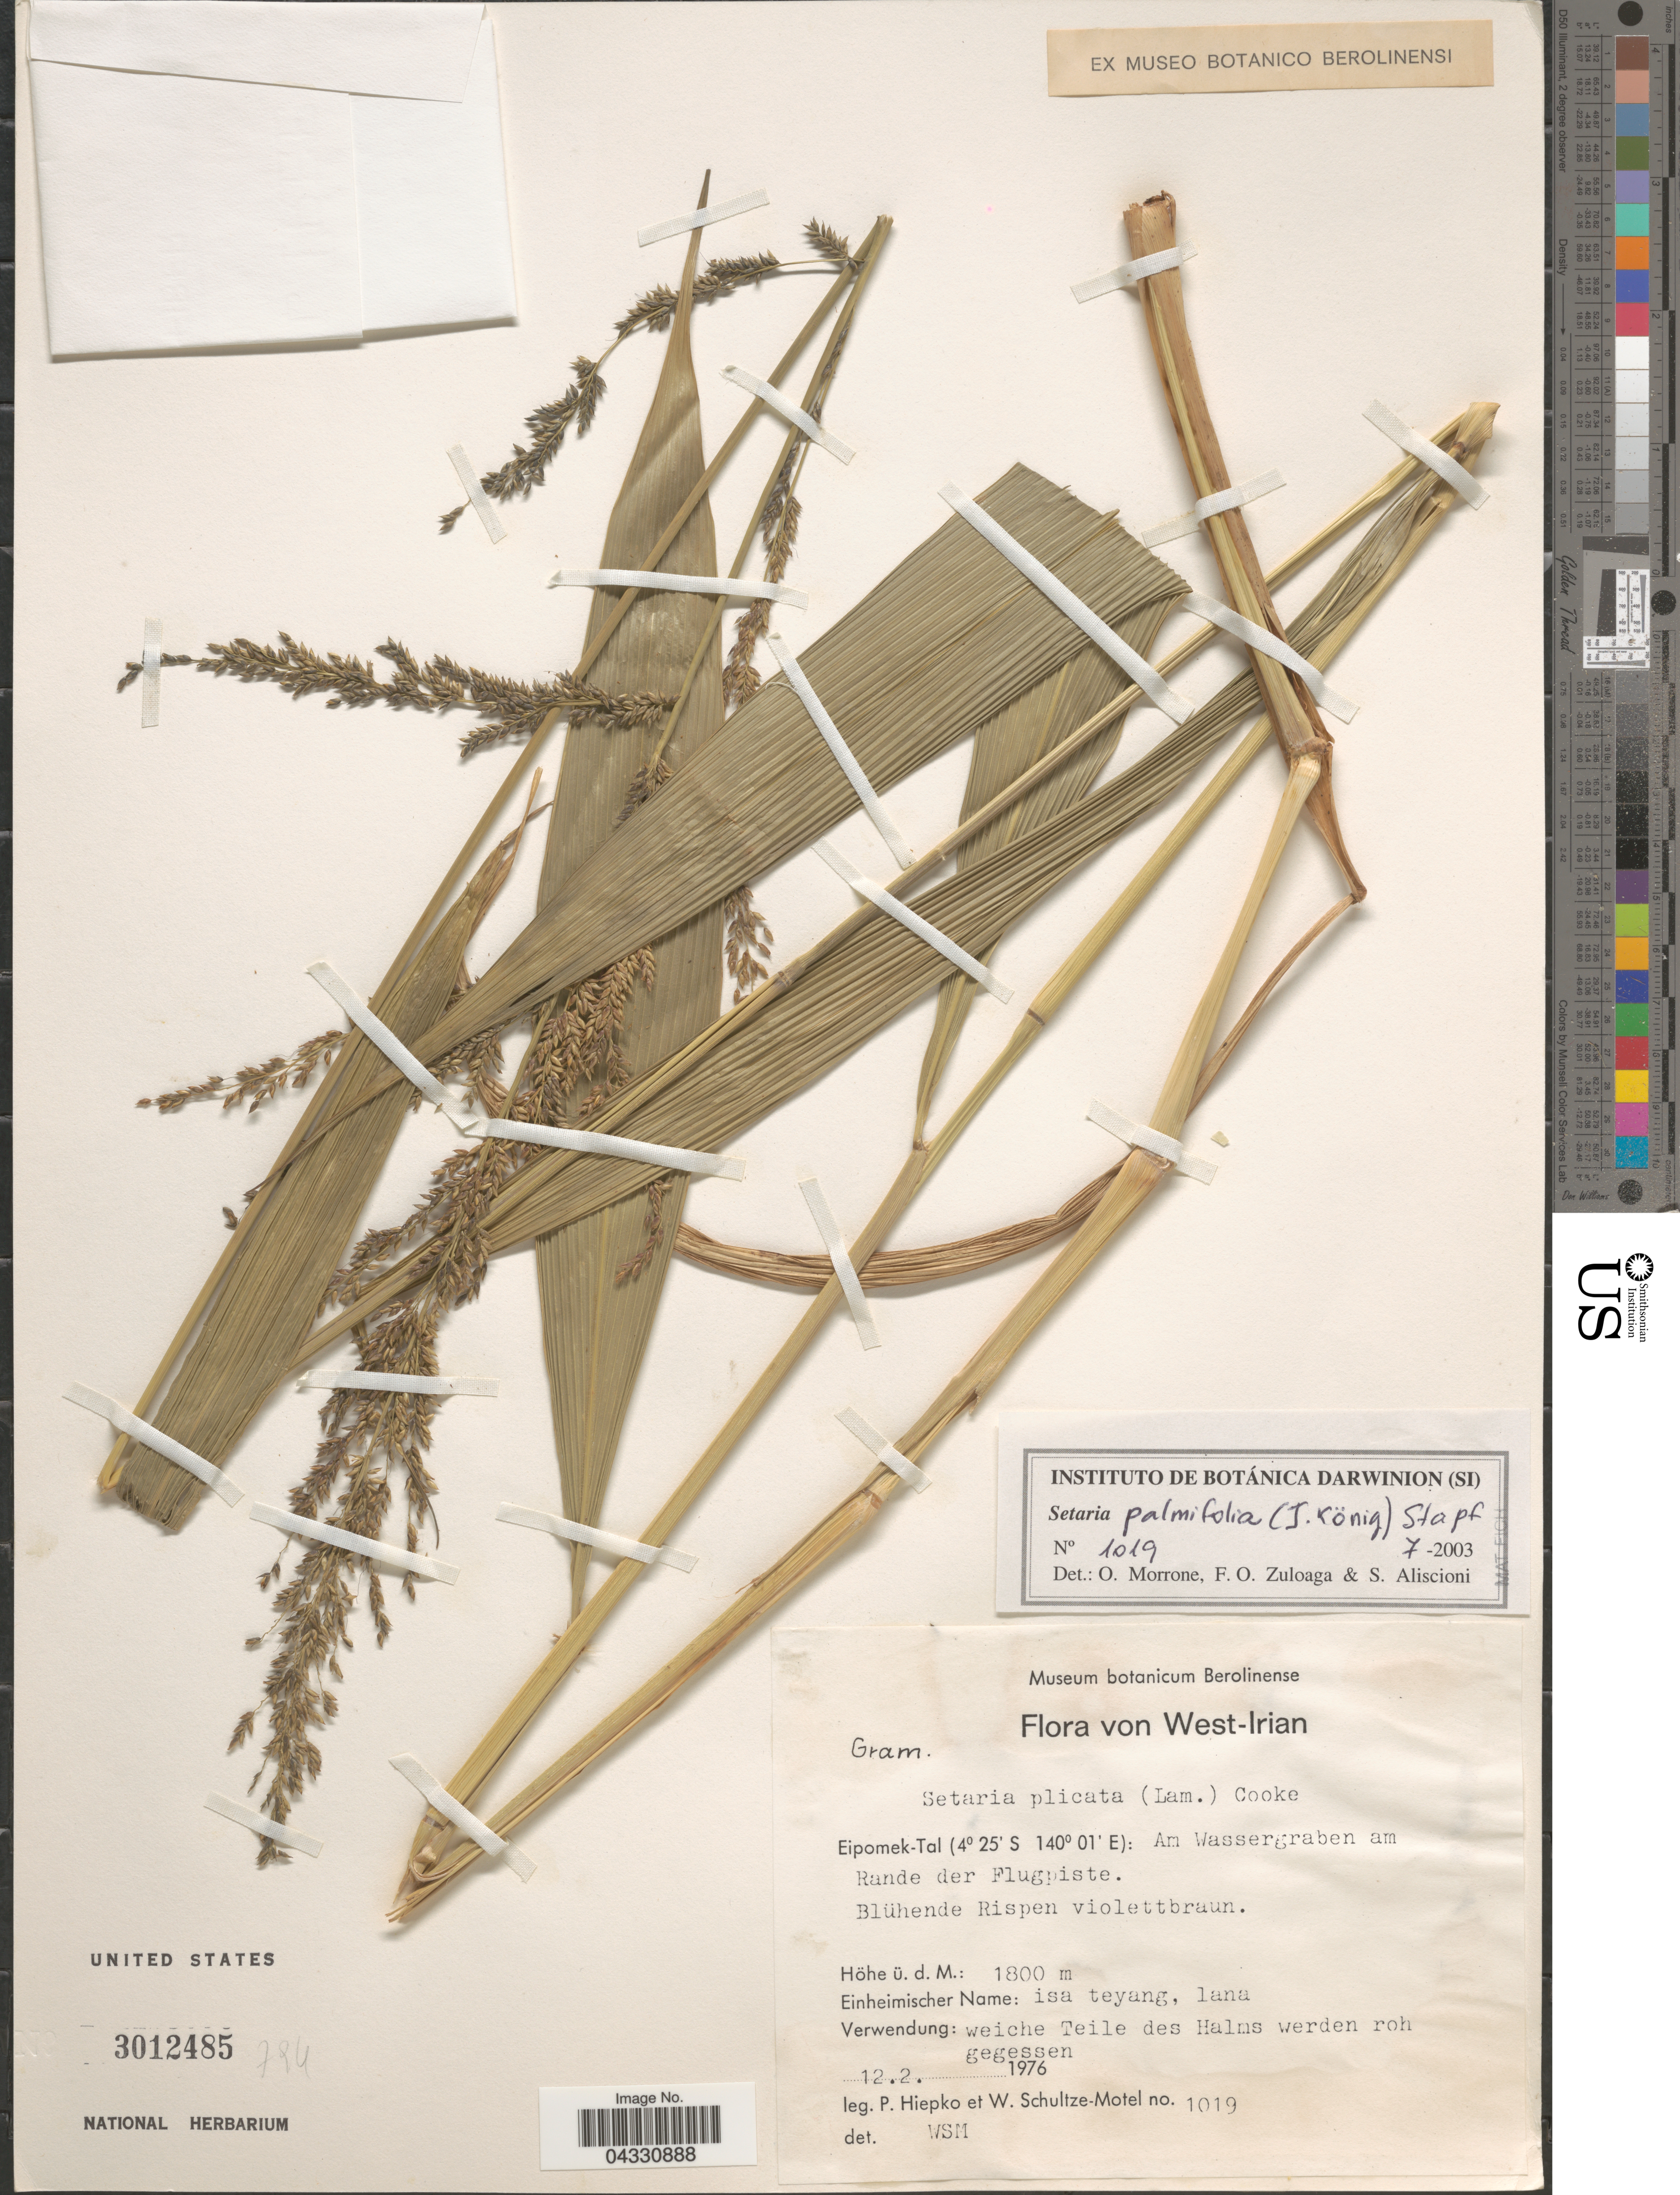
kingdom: Plantae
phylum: Tracheophyta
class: Liliopsida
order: Poales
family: Poaceae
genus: Setaria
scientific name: Setaria palmifolia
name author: (J. Koenig) Stapf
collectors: P. H. Hiepko & W. Schultze-Motel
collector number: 1019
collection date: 1976-02-12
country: Indonesia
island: New Guinea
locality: West-Irian. Eipomek-Tal: Am Wassergraben am Rande der Flugpiste.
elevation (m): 1800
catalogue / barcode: US 3012485